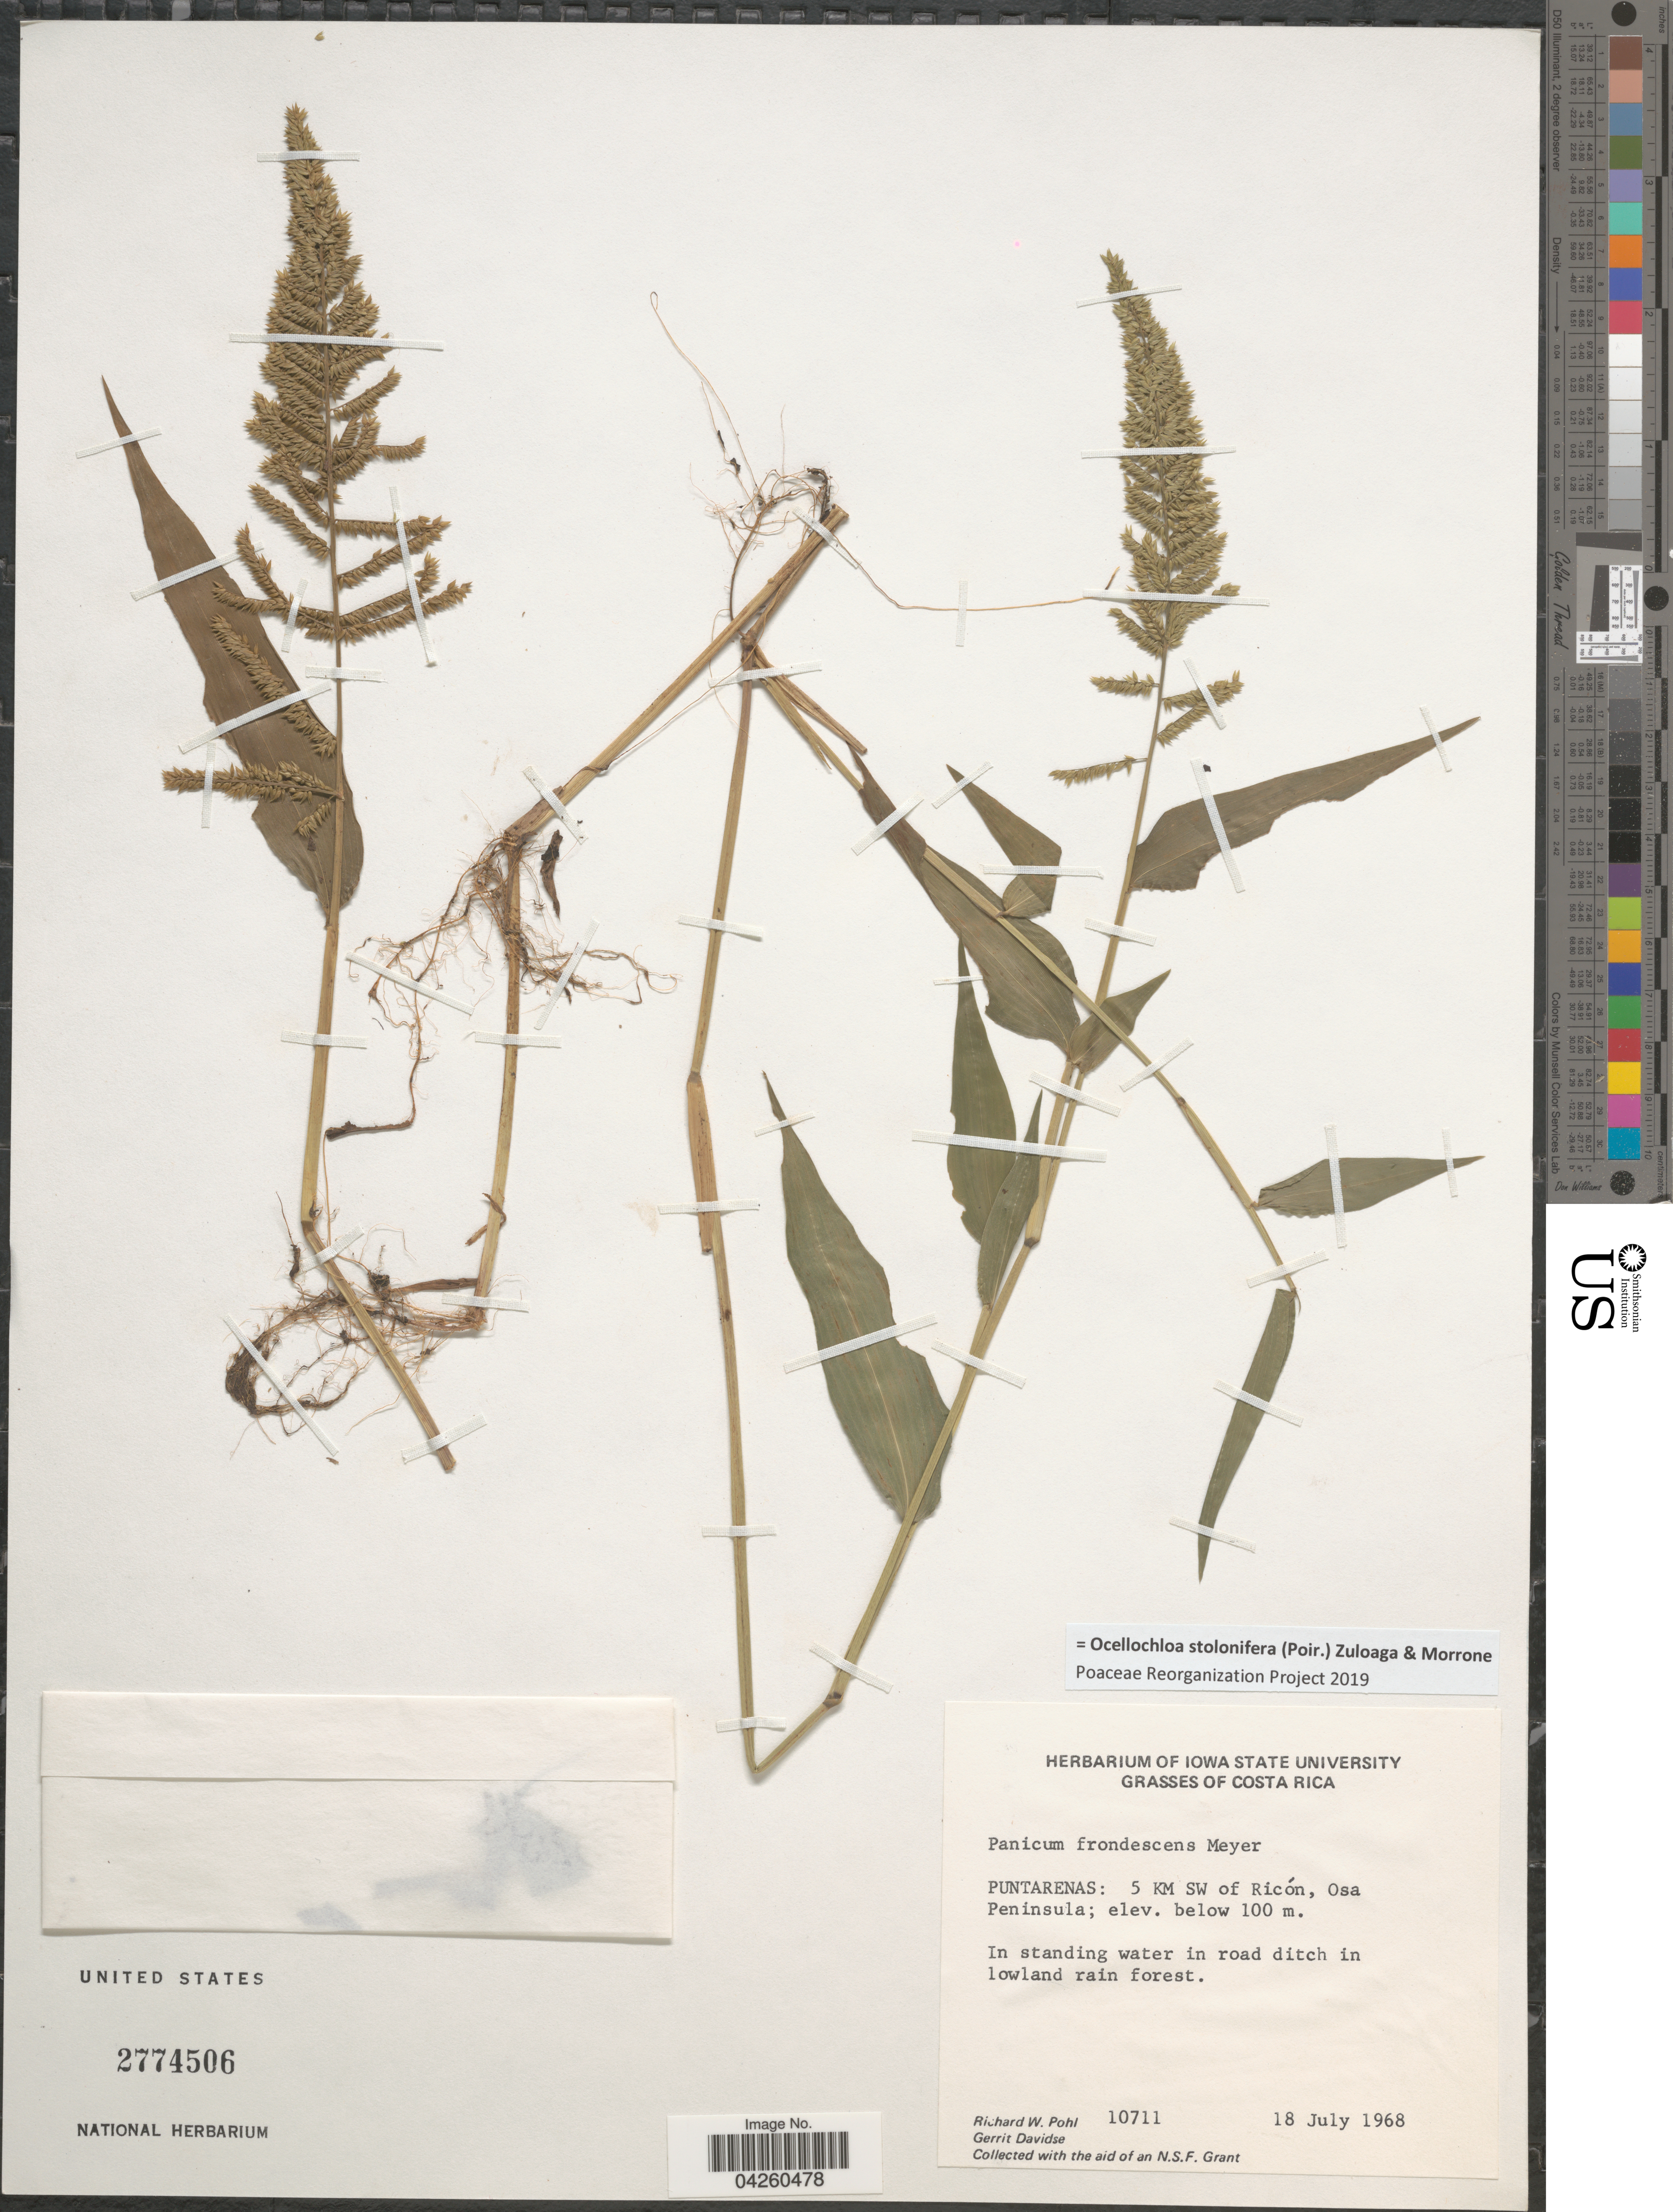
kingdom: Plantae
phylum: Tracheophyta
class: Liliopsida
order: Poales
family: Poaceae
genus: Ocellochloa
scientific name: Ocellochloa stolonifera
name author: (Poir.) Zuloaga & Morrone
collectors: R. W. Pohl & G. Davidse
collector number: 10711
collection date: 1968-07-18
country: Costa Rica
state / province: Puntarenas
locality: Puntarenas: 5 KM SW of Ricón, Osa Peninsula. In standing water in road ditch in lowland rain forest.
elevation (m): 100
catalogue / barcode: US 2774506